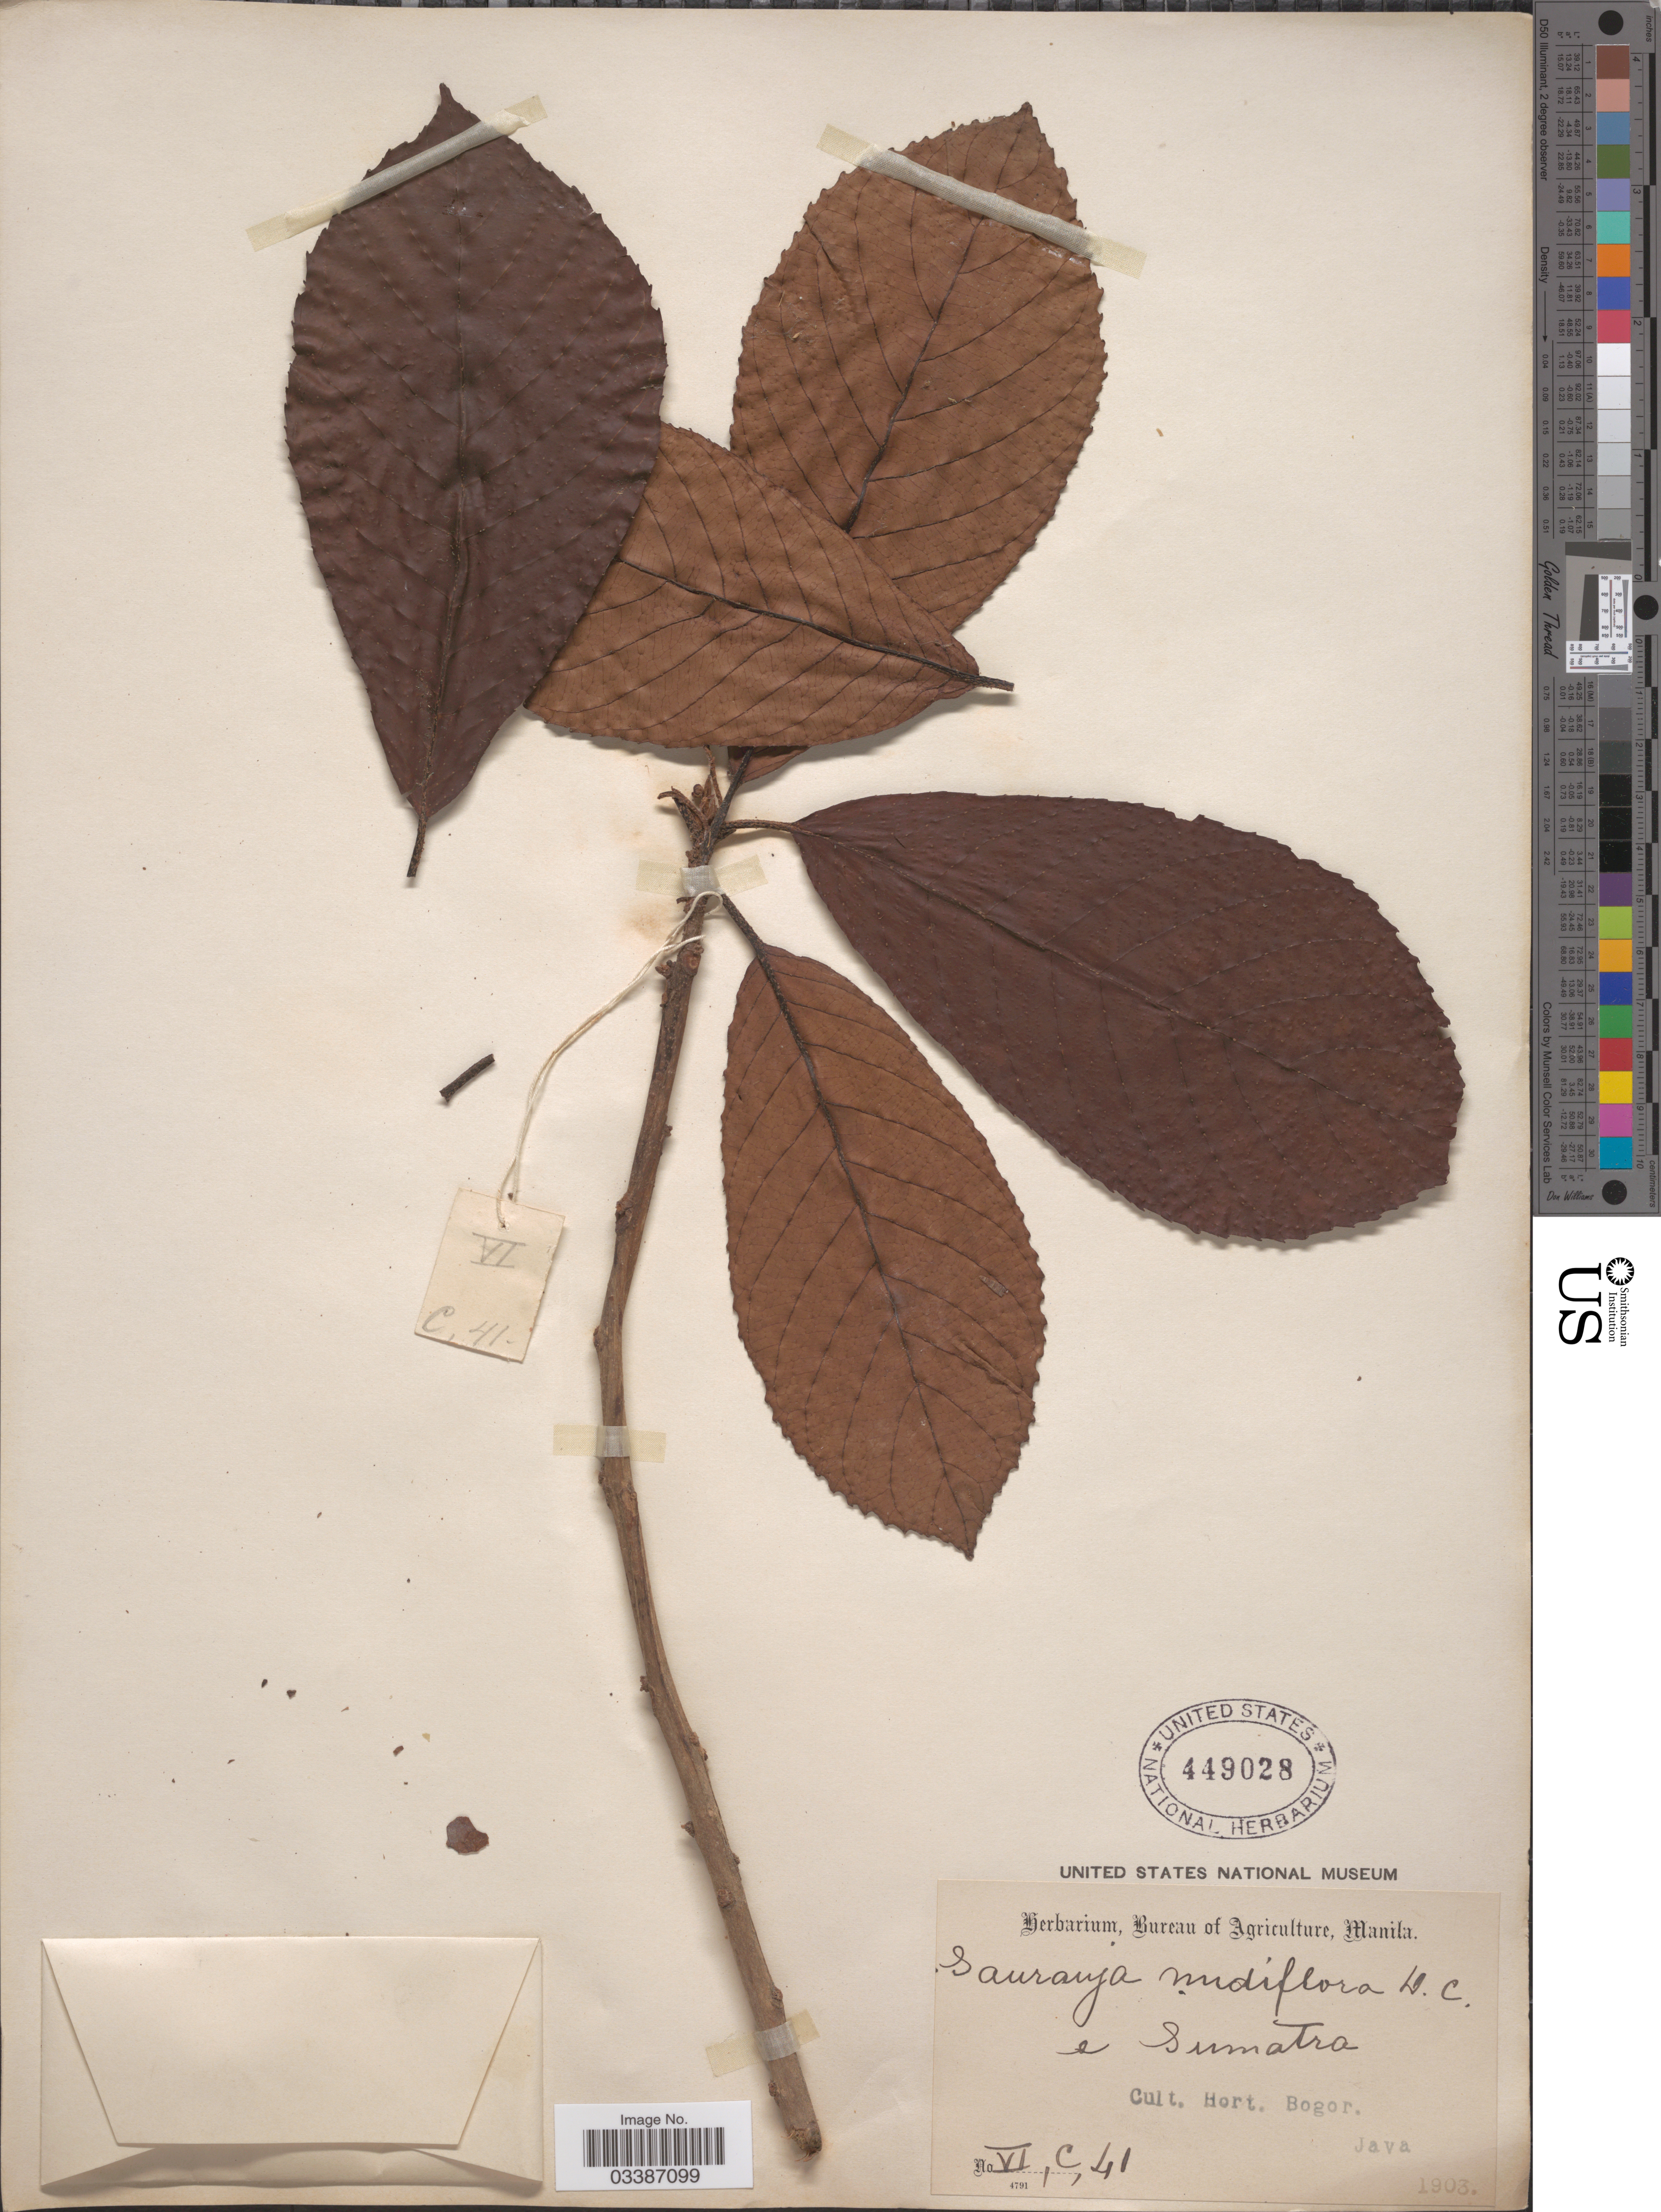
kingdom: Plantae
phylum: Tracheophyta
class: Magnoliopsida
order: Ericales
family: Actinidiaceae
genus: Saurauia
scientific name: Saurauia nudiflora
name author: DC.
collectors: ex Herb. Bur. Agric. Manila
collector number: VI,C,41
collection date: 1903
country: Indonesia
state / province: Java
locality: E. [interpreted] Sumatra. [unsure placement] Cult. Hort. Bogor. Java.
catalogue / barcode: US 449028